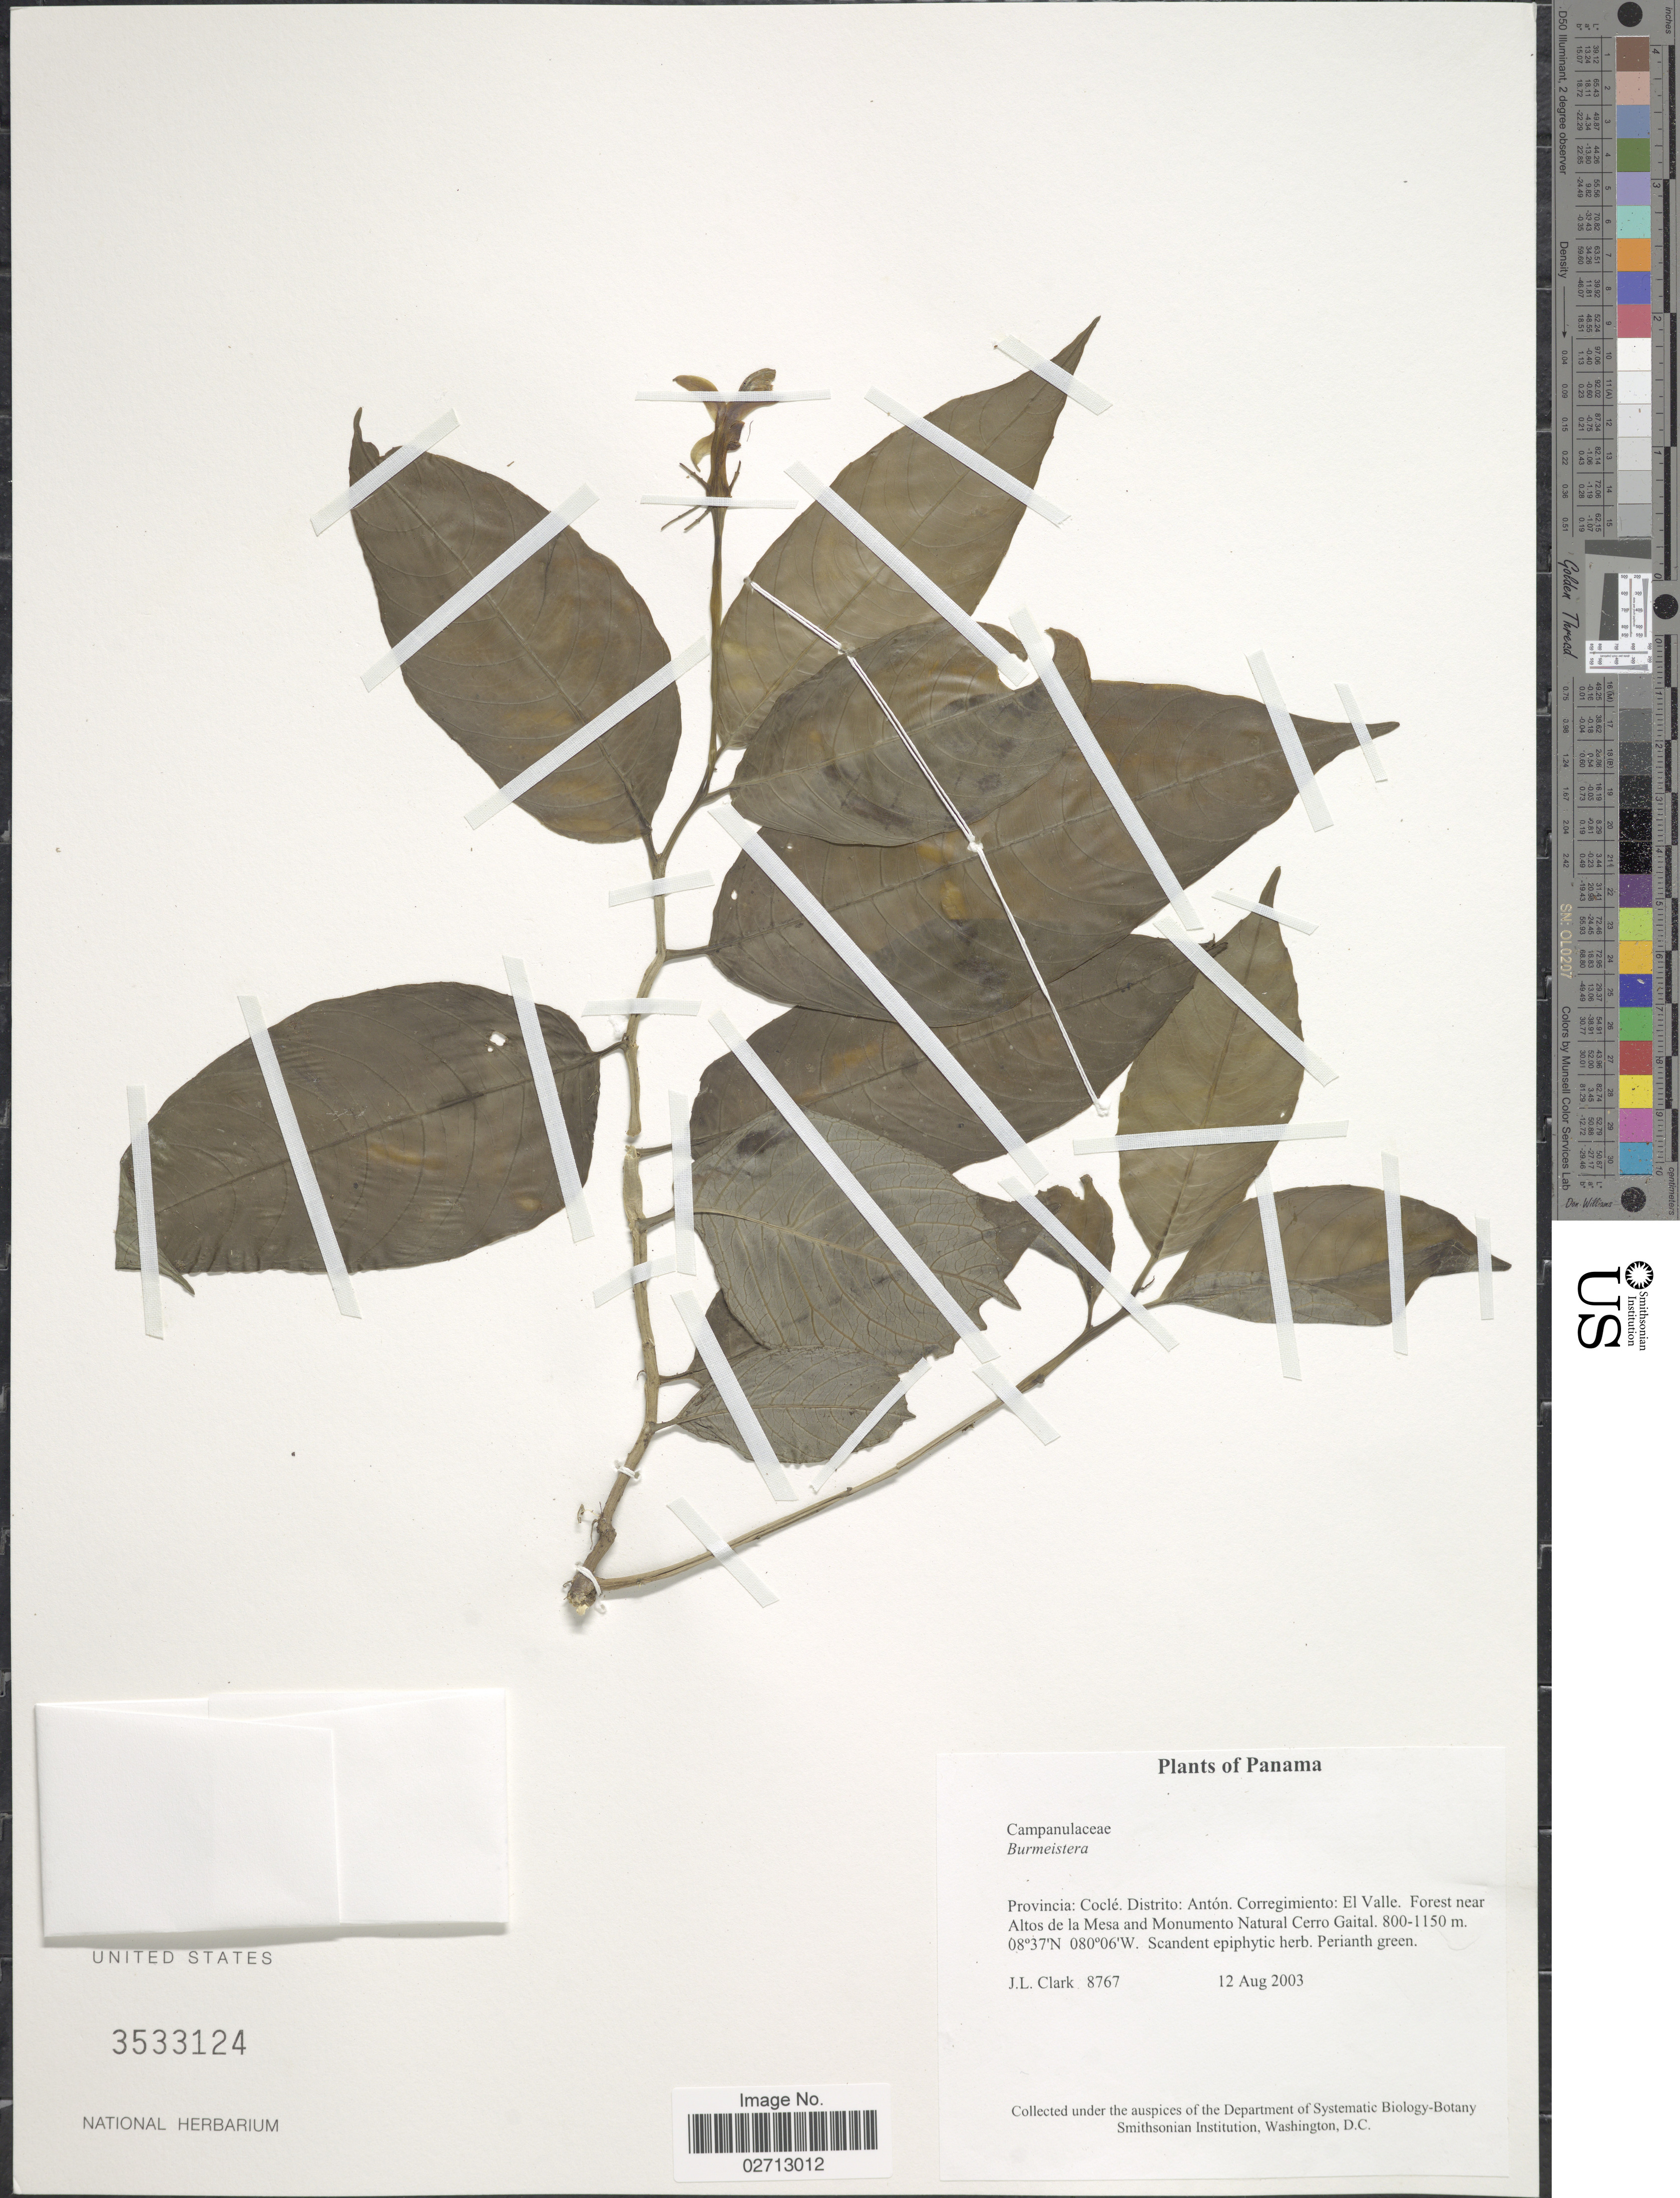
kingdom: Plantae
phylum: Tracheophyta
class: Magnoliopsida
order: Asterales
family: Campanulaceae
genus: Burmeistera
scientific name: Burmeistera sp.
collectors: J. L. Clark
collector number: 8767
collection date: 2003-08-12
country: Panama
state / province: Coclé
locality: Distrito: Anton. Corregimiento: El Valle. Forest near Altos de la Mesa and Monumento Natural Cerro Gaital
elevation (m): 800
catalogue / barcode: US 3533124